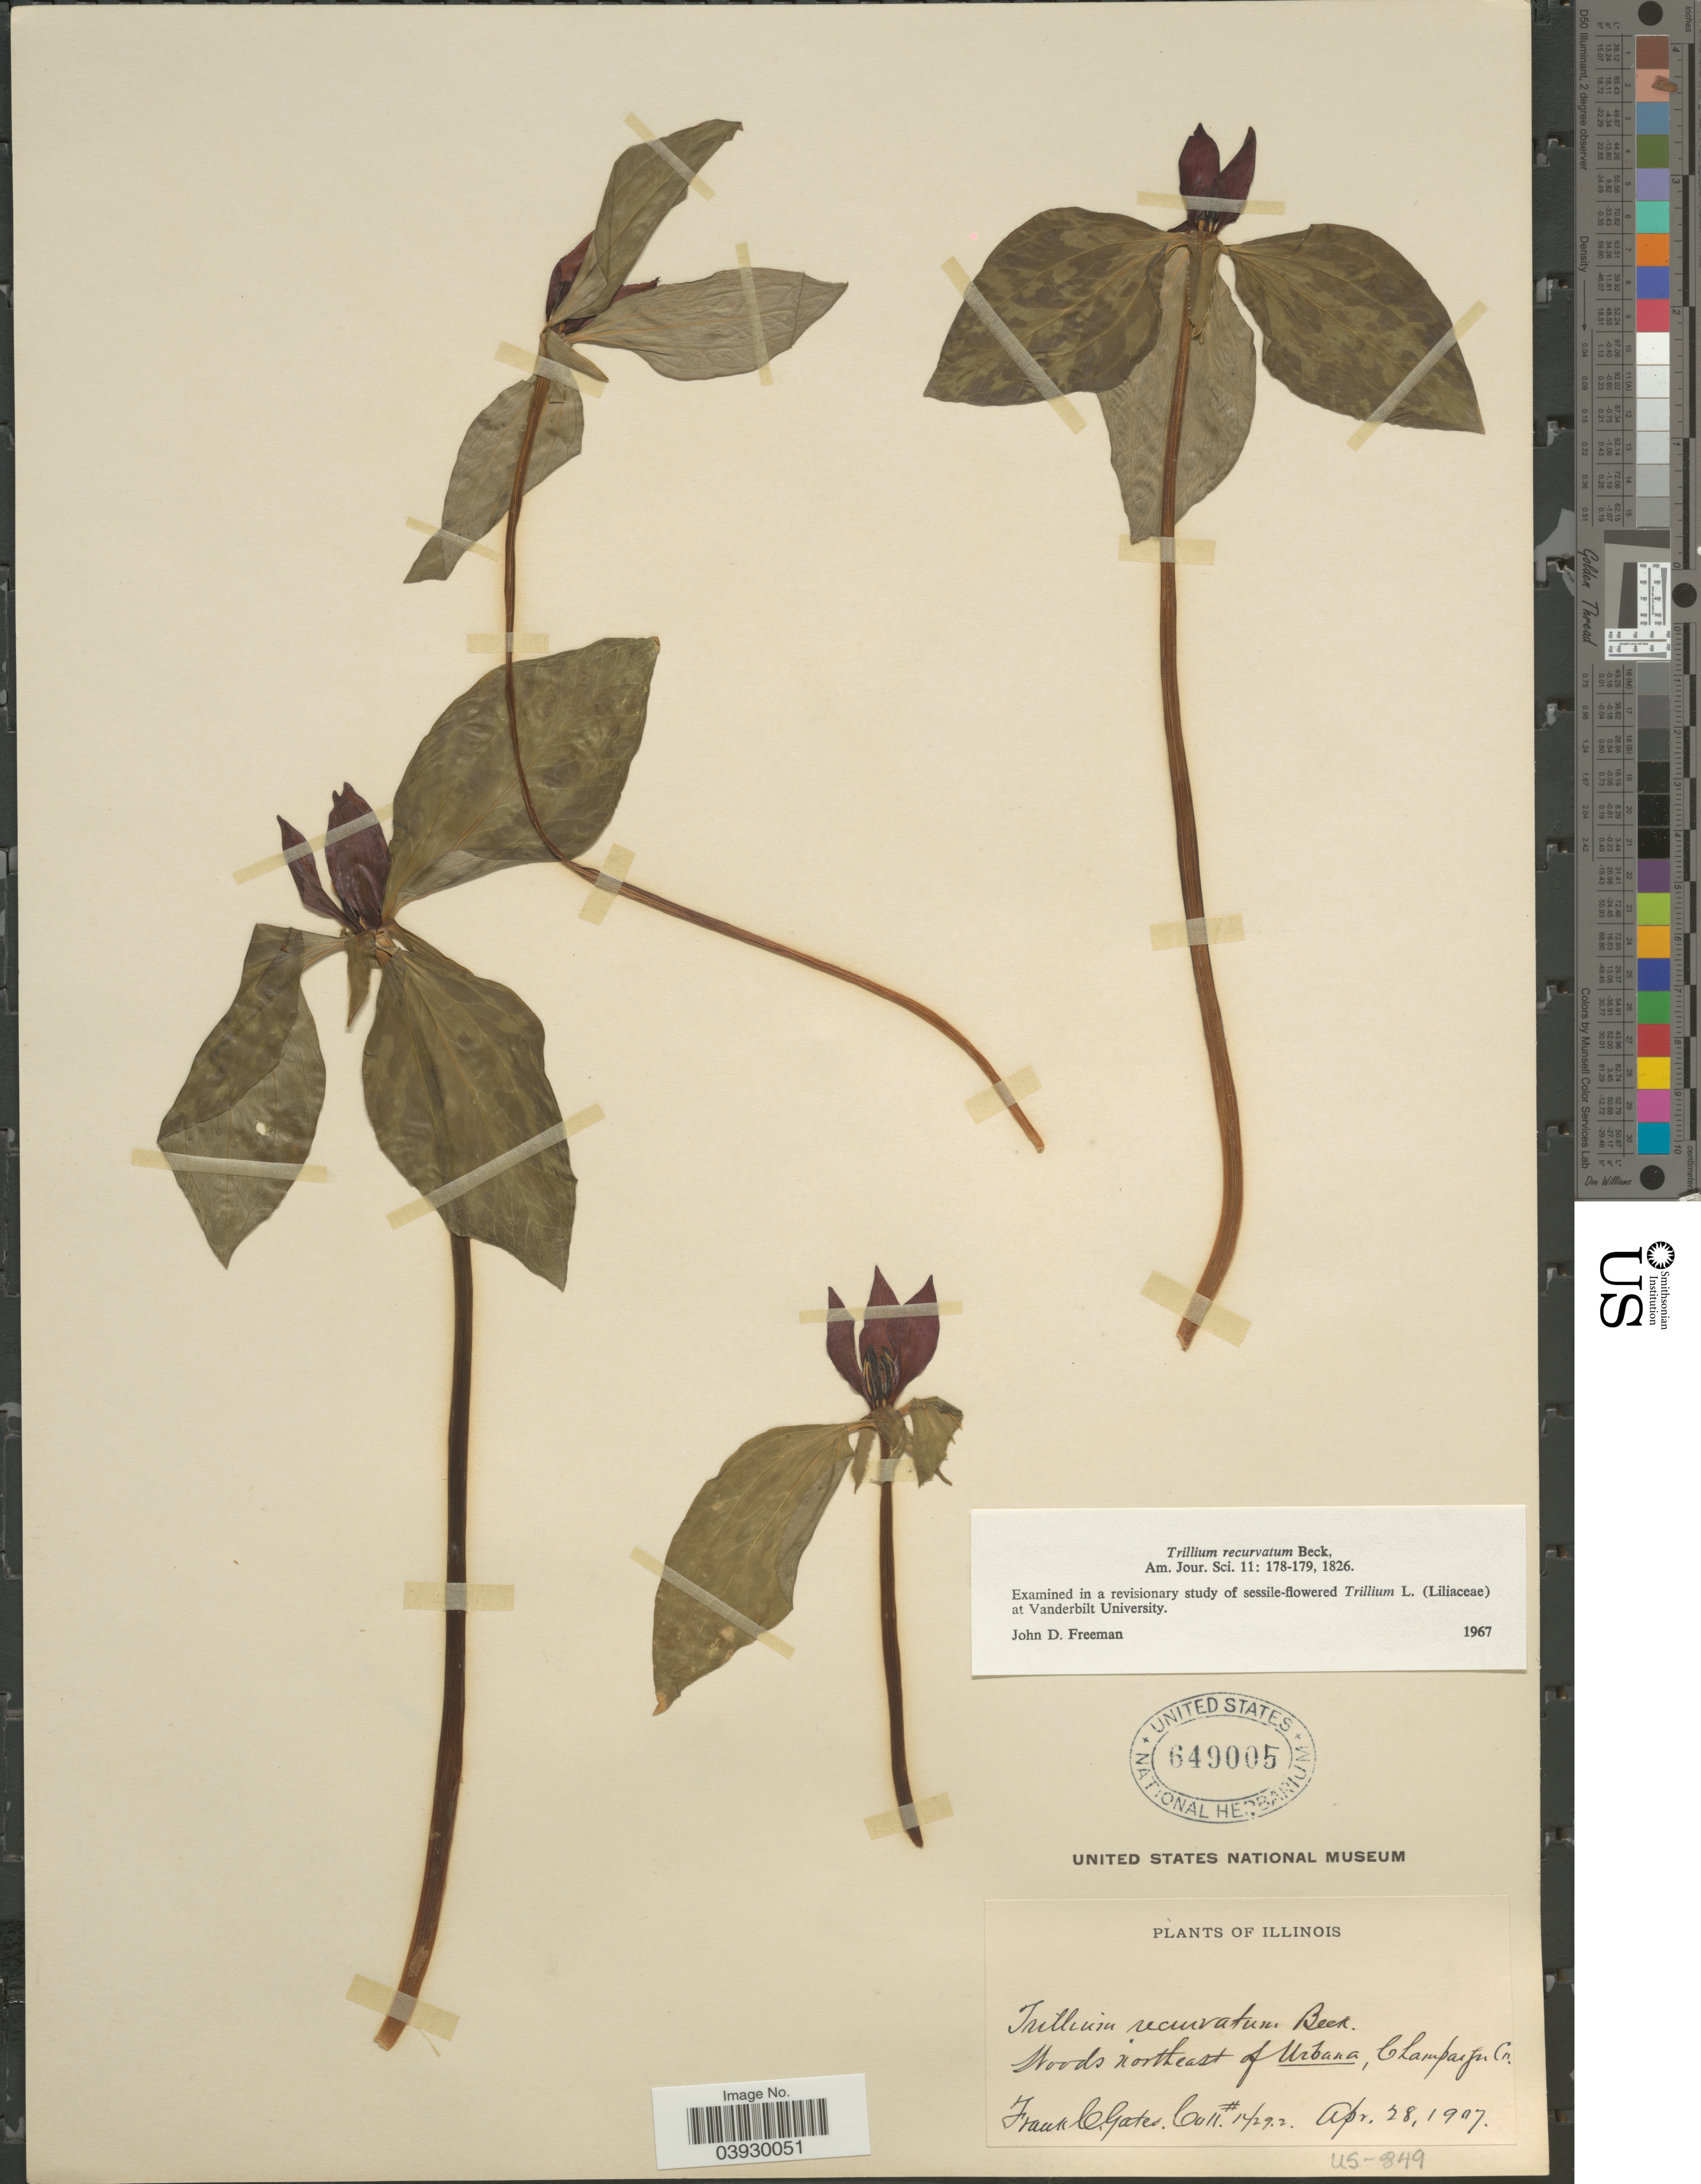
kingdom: Plantae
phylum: Tracheophyta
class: Liliopsida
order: Liliales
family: Melanthiaceae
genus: Trillium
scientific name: Trillium recurvatum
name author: L.C. Beck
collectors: F. C. Gates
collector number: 14292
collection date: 1907-04-28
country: United States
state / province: Illinois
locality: Woods northeast of Urbana, Champaign Co.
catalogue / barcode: US 649005